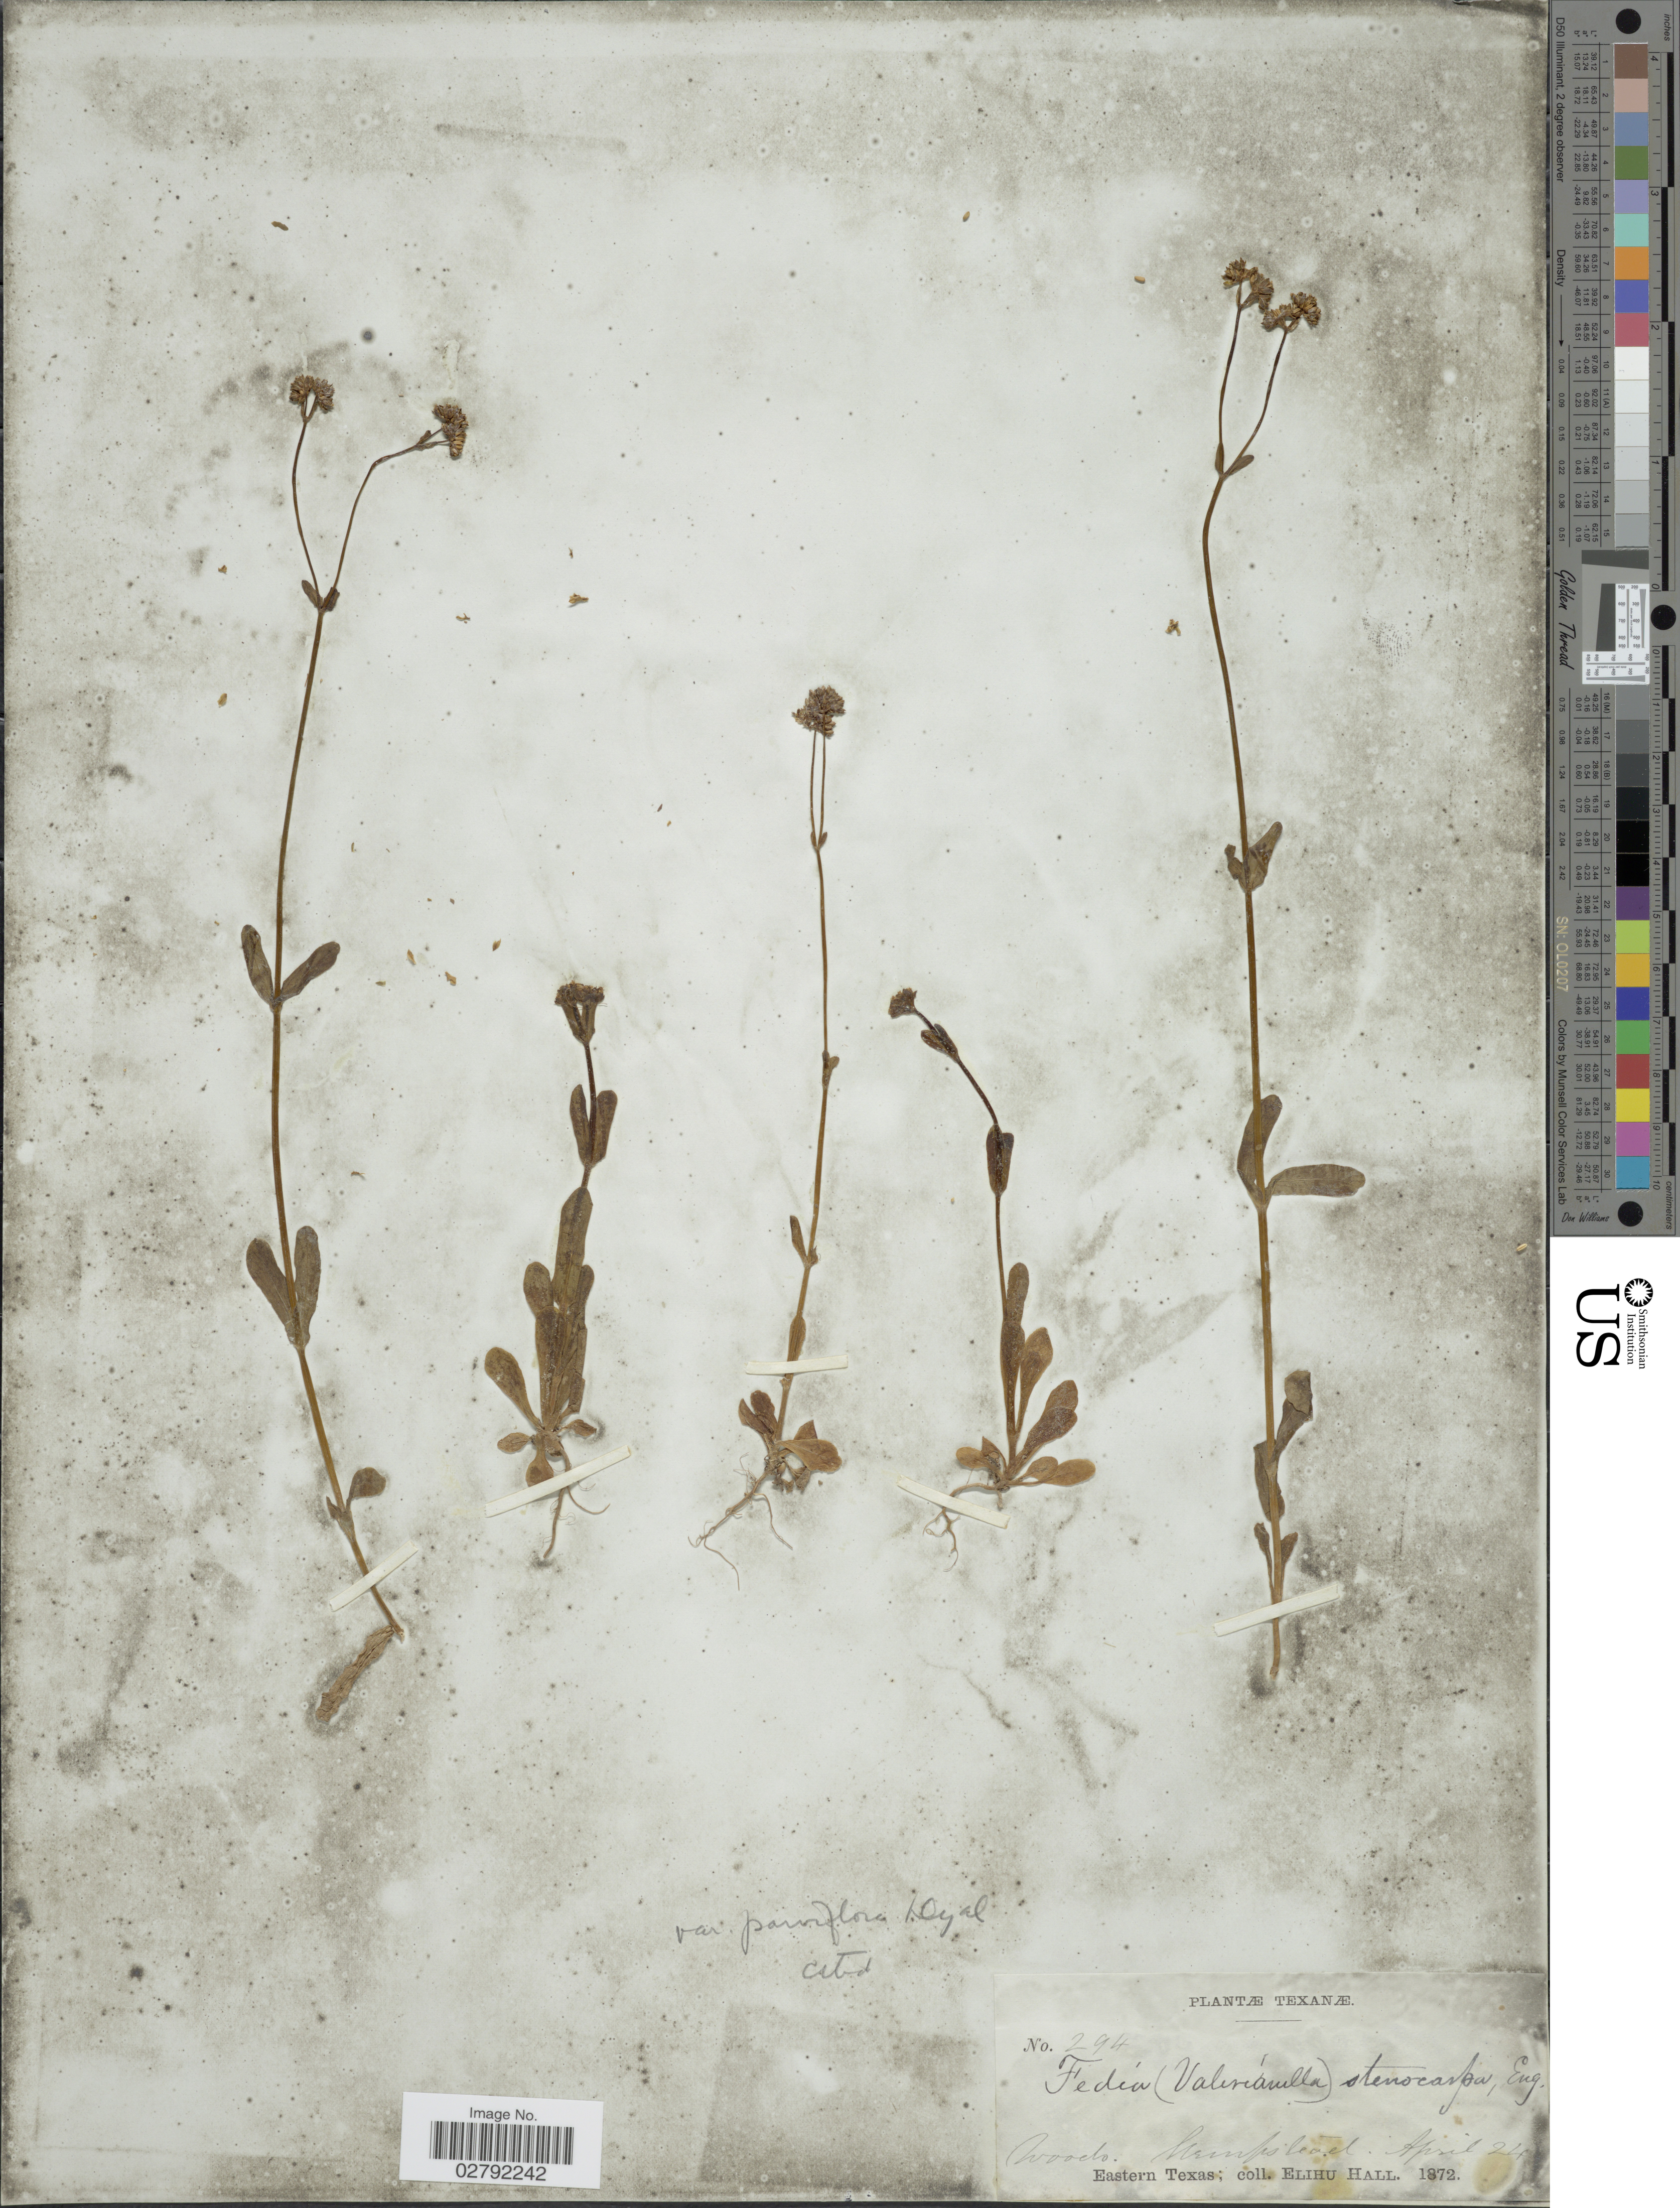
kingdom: Plantae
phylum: Tracheophyta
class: Magnoliopsida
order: Dipsacales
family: Caprifoliaceae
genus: Valerianella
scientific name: Valerianella stenocarpa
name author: (Engelm. ex A. Gray) Krok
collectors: E. Hall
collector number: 294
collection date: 1872-04-24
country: United States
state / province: Texas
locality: Eastern Texas. Hempstead.